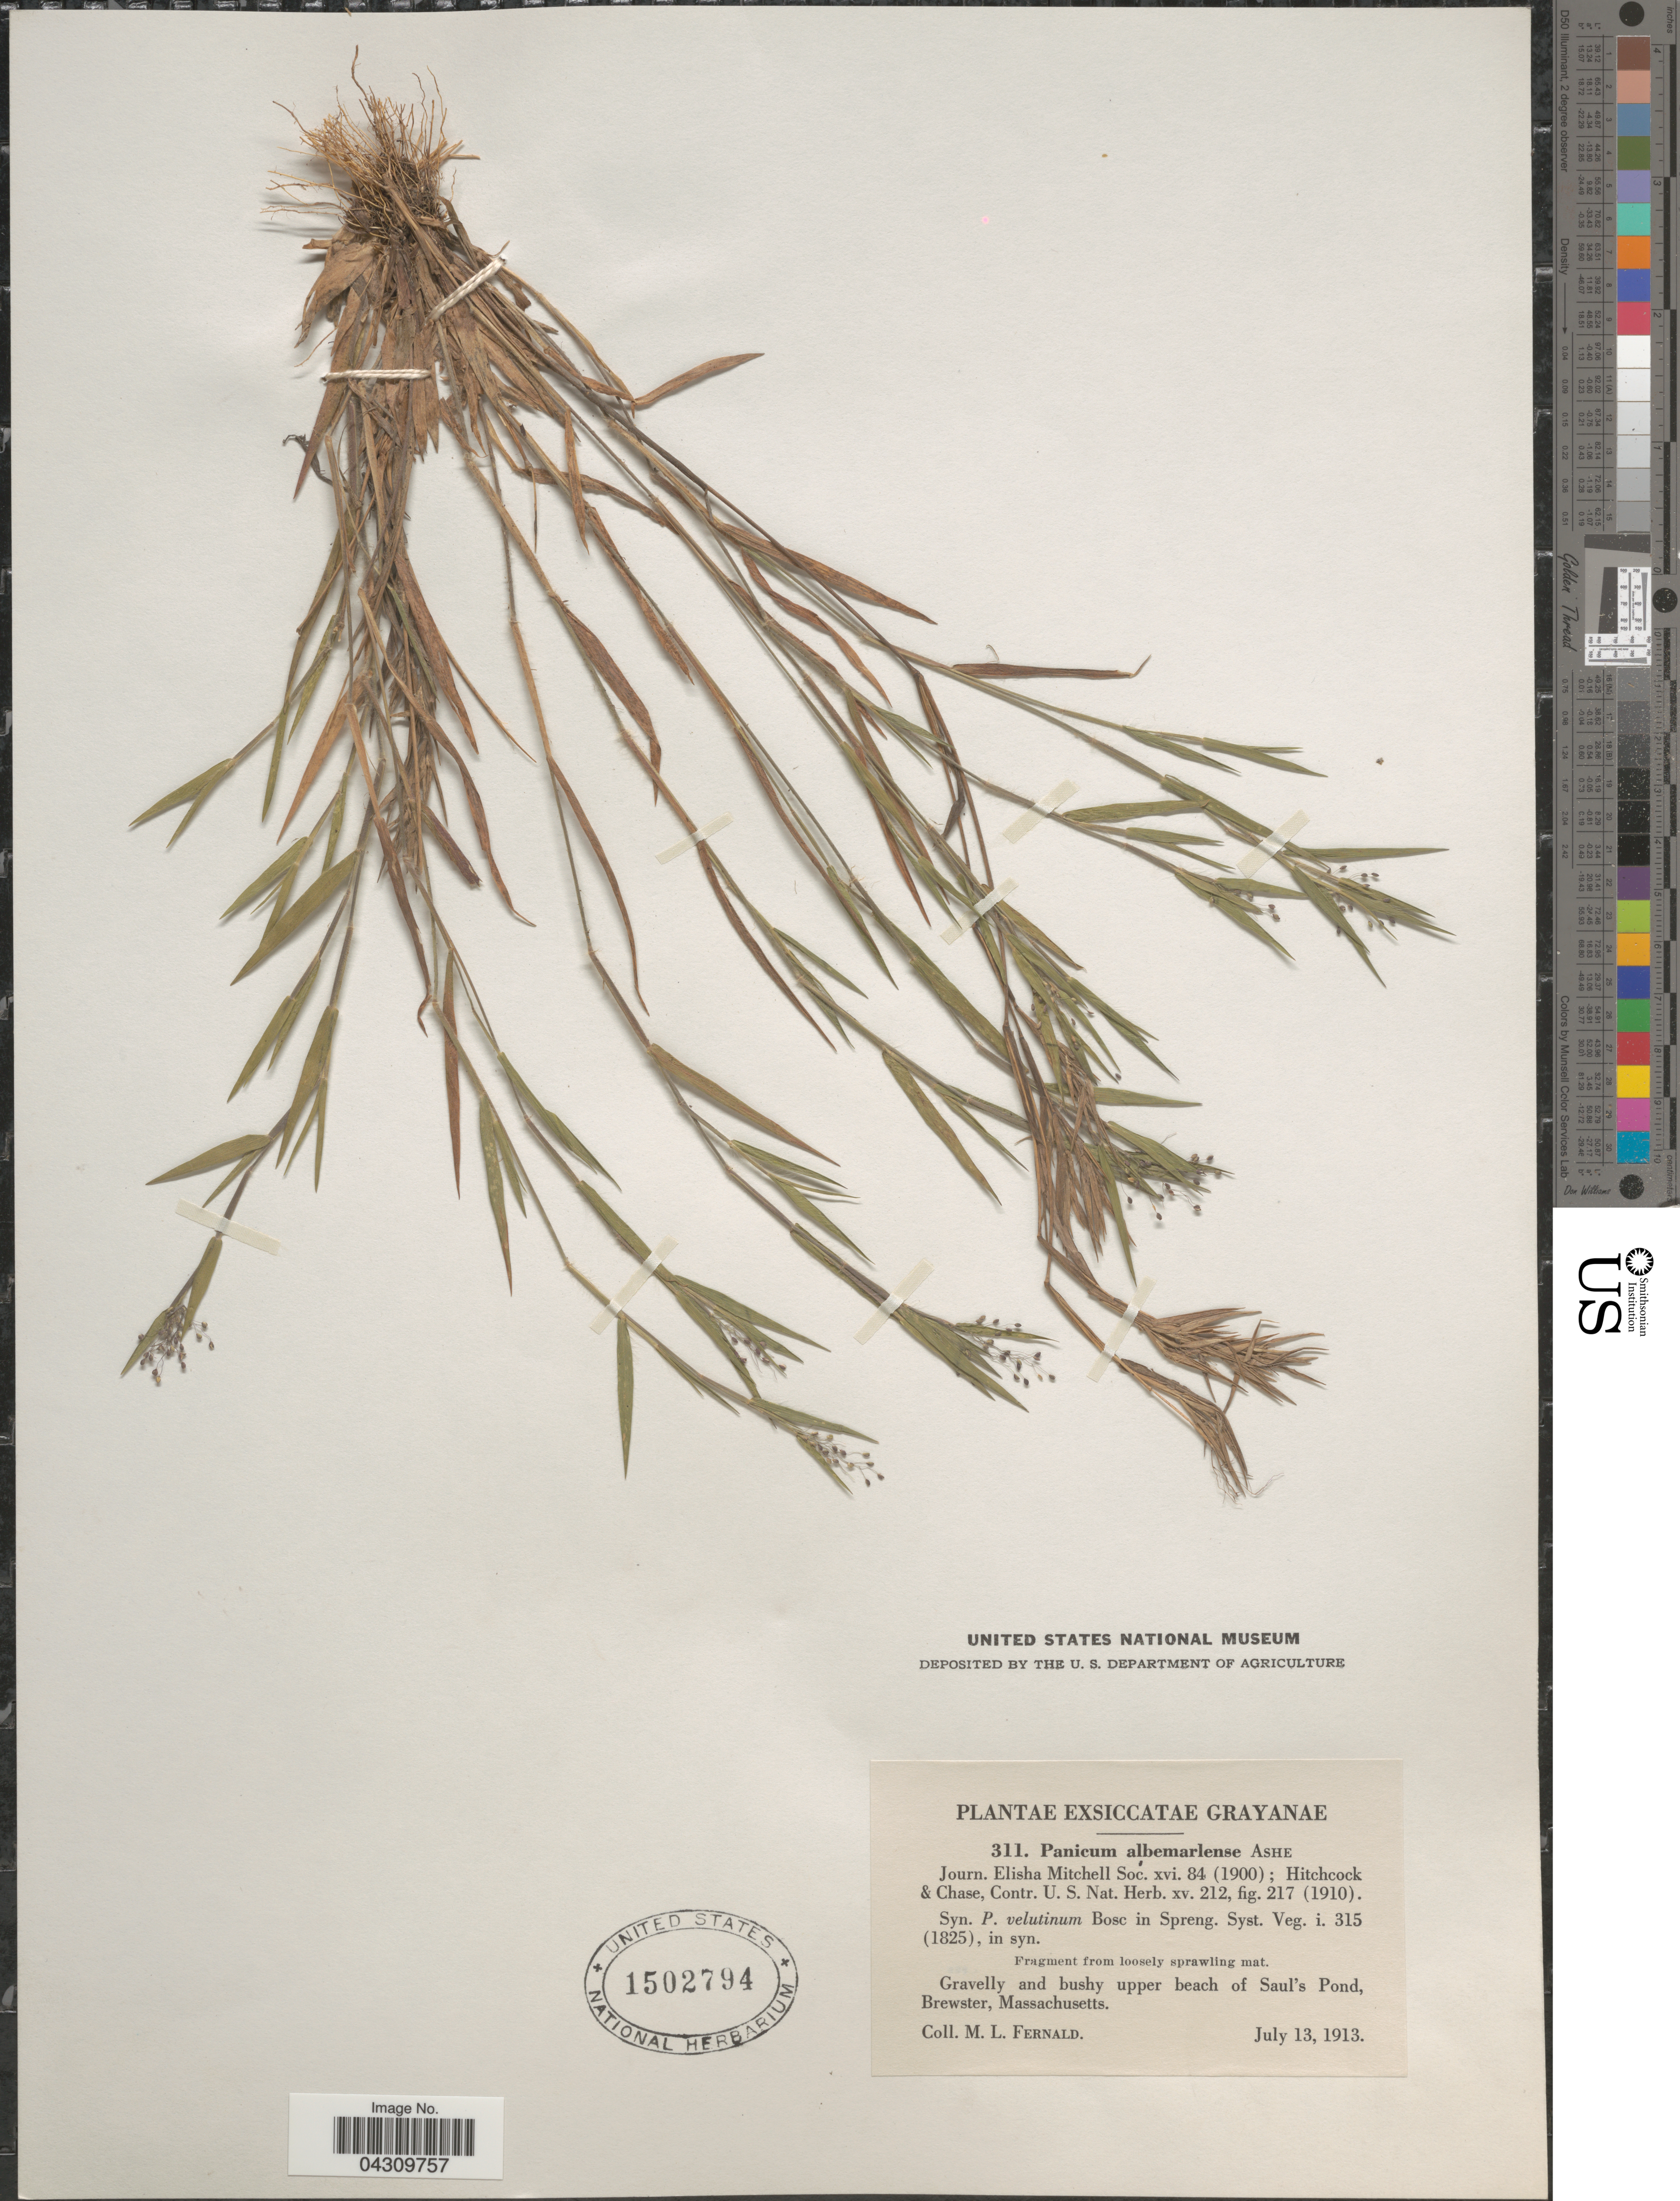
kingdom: Plantae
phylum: Tracheophyta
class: Liliopsida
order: Poales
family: Poaceae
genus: Dichanthelium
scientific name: Dichanthelium acuminatum var. acuminatum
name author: (Sw.) Gould & C.A. Clark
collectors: M. L. Fernald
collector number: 311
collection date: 1913-07-13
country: United States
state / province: Massachusetts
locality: Gravelly and bushy upper beach of Saul's Pond, Brewster.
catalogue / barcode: US 1502794